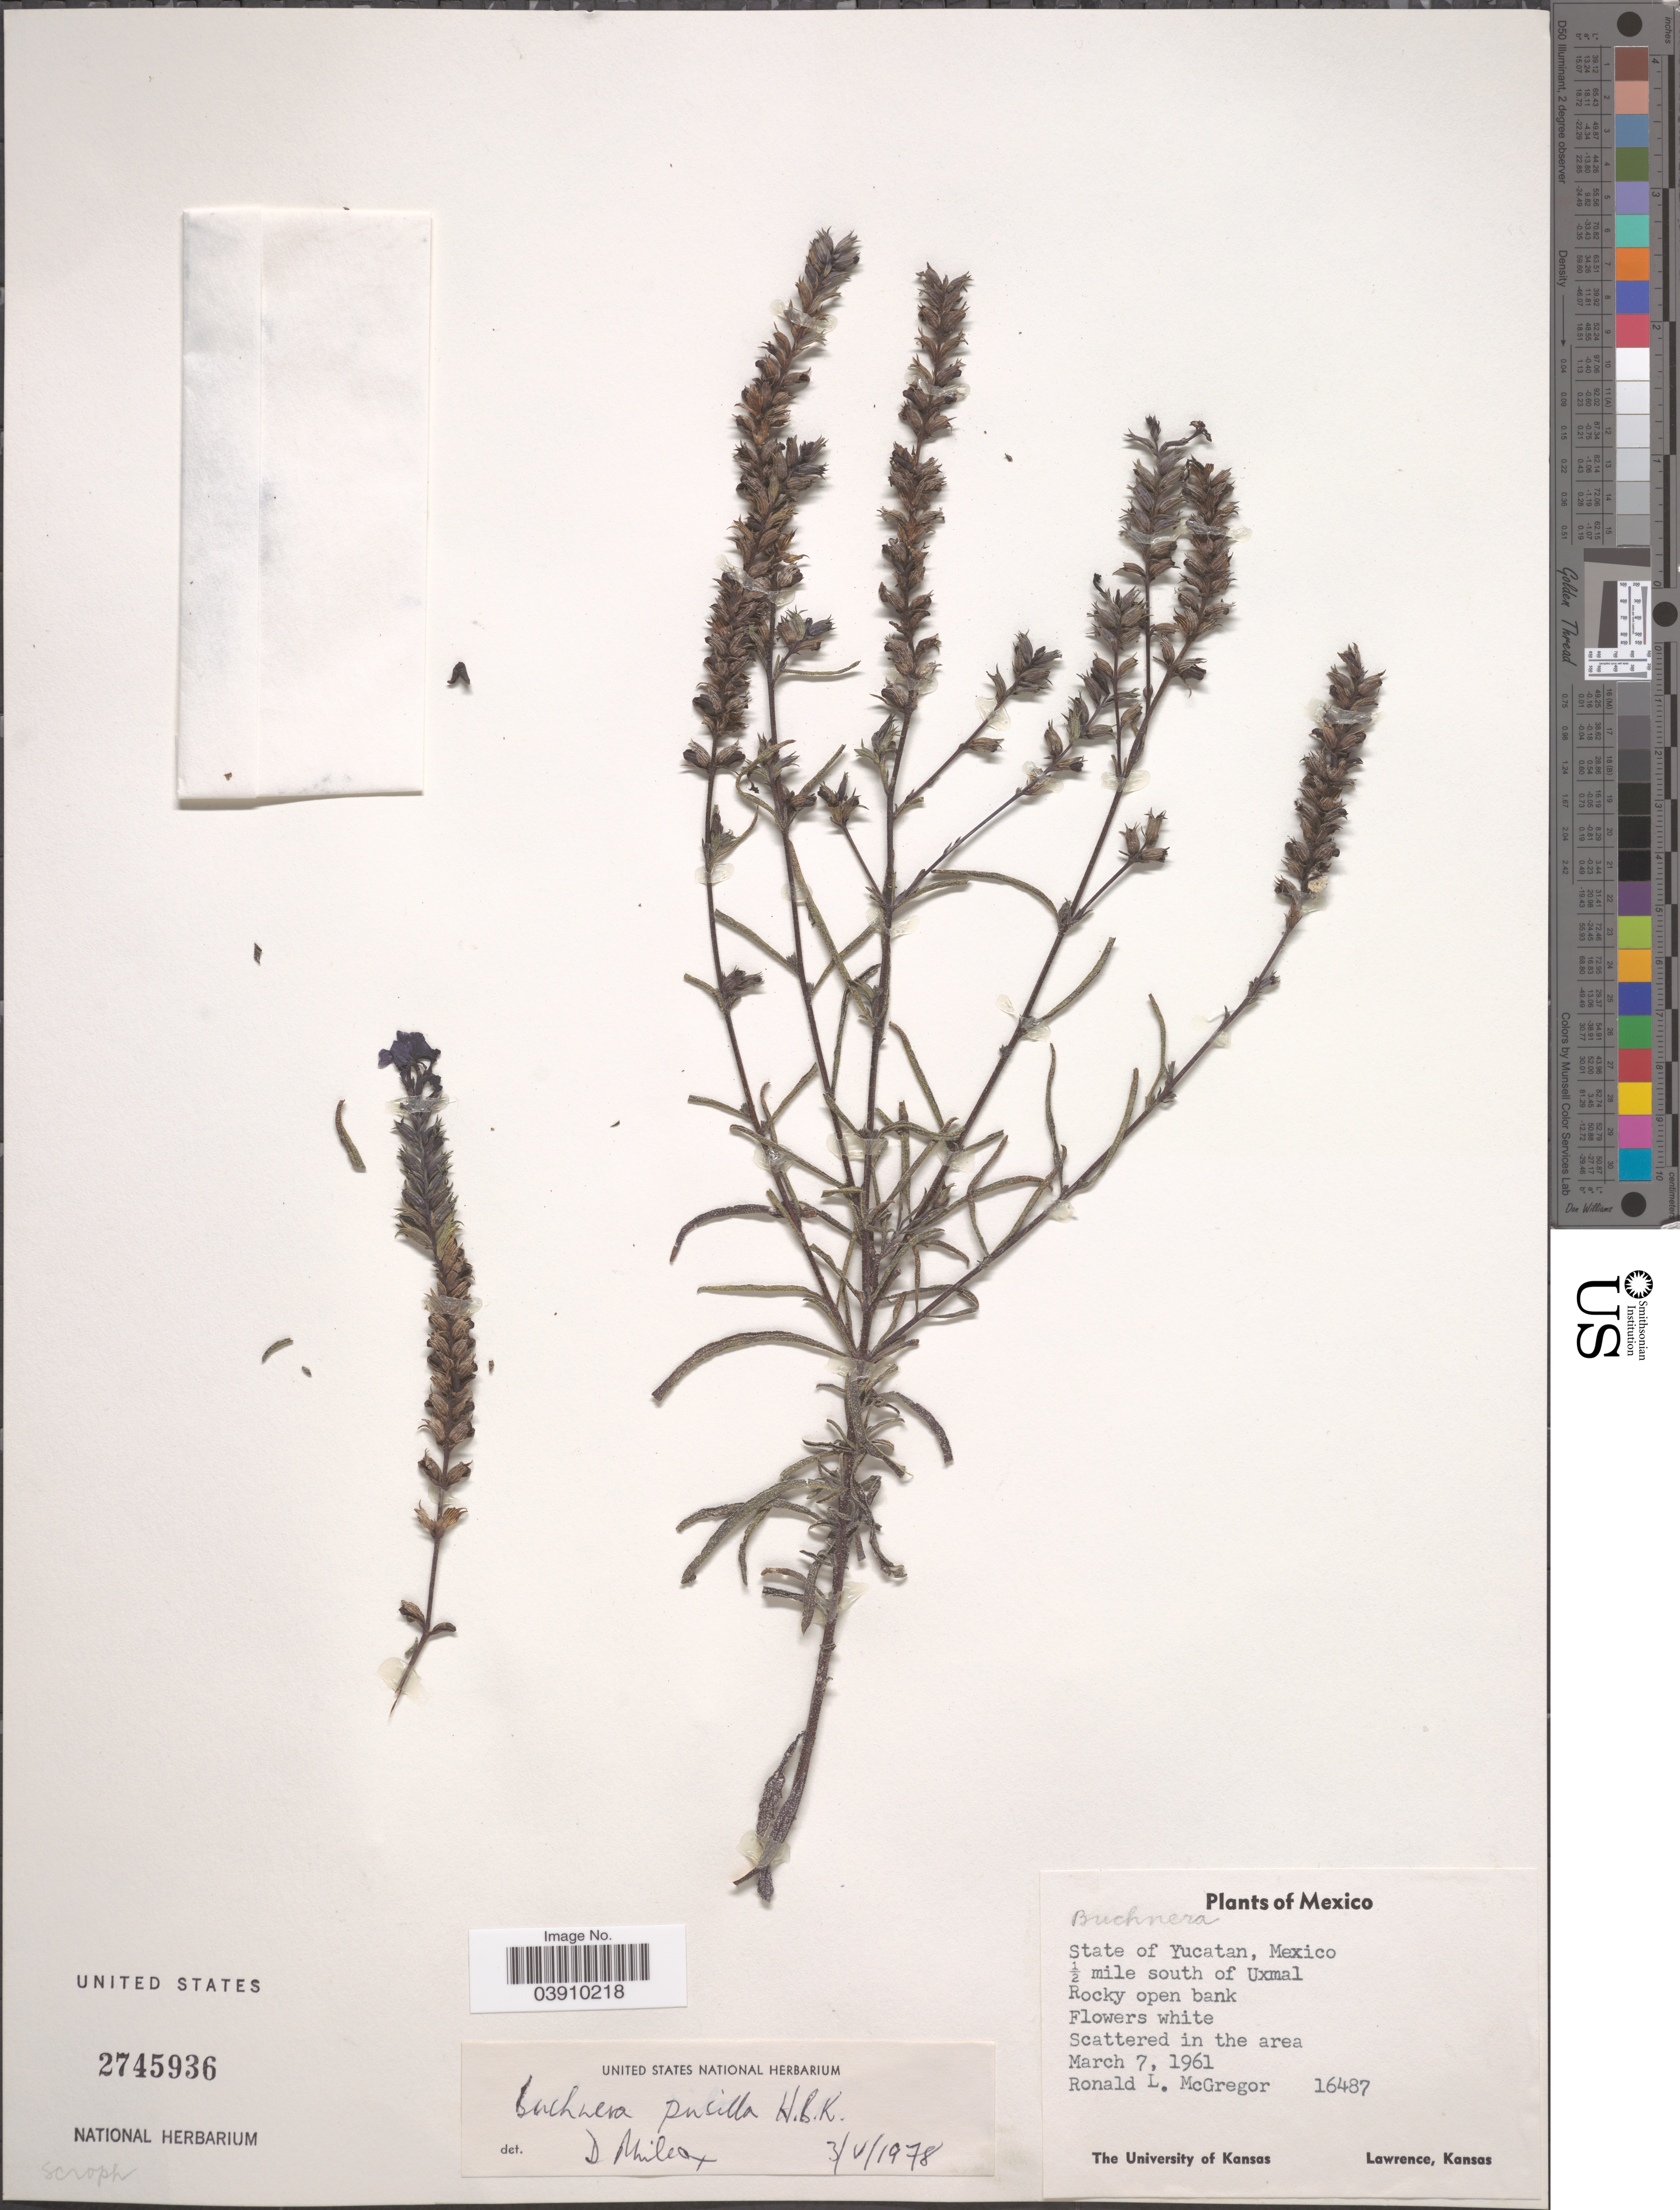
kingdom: Plantae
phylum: Tracheophyta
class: Magnoliopsida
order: Lamiales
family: Orobanchaceae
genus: Buchnera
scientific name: Buchnera pusilla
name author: Kunth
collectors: R. McGregor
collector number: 16487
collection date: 1961-03-07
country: Mexico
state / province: Yucatán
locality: ½ mile south of Uxmal.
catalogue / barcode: US 2745936